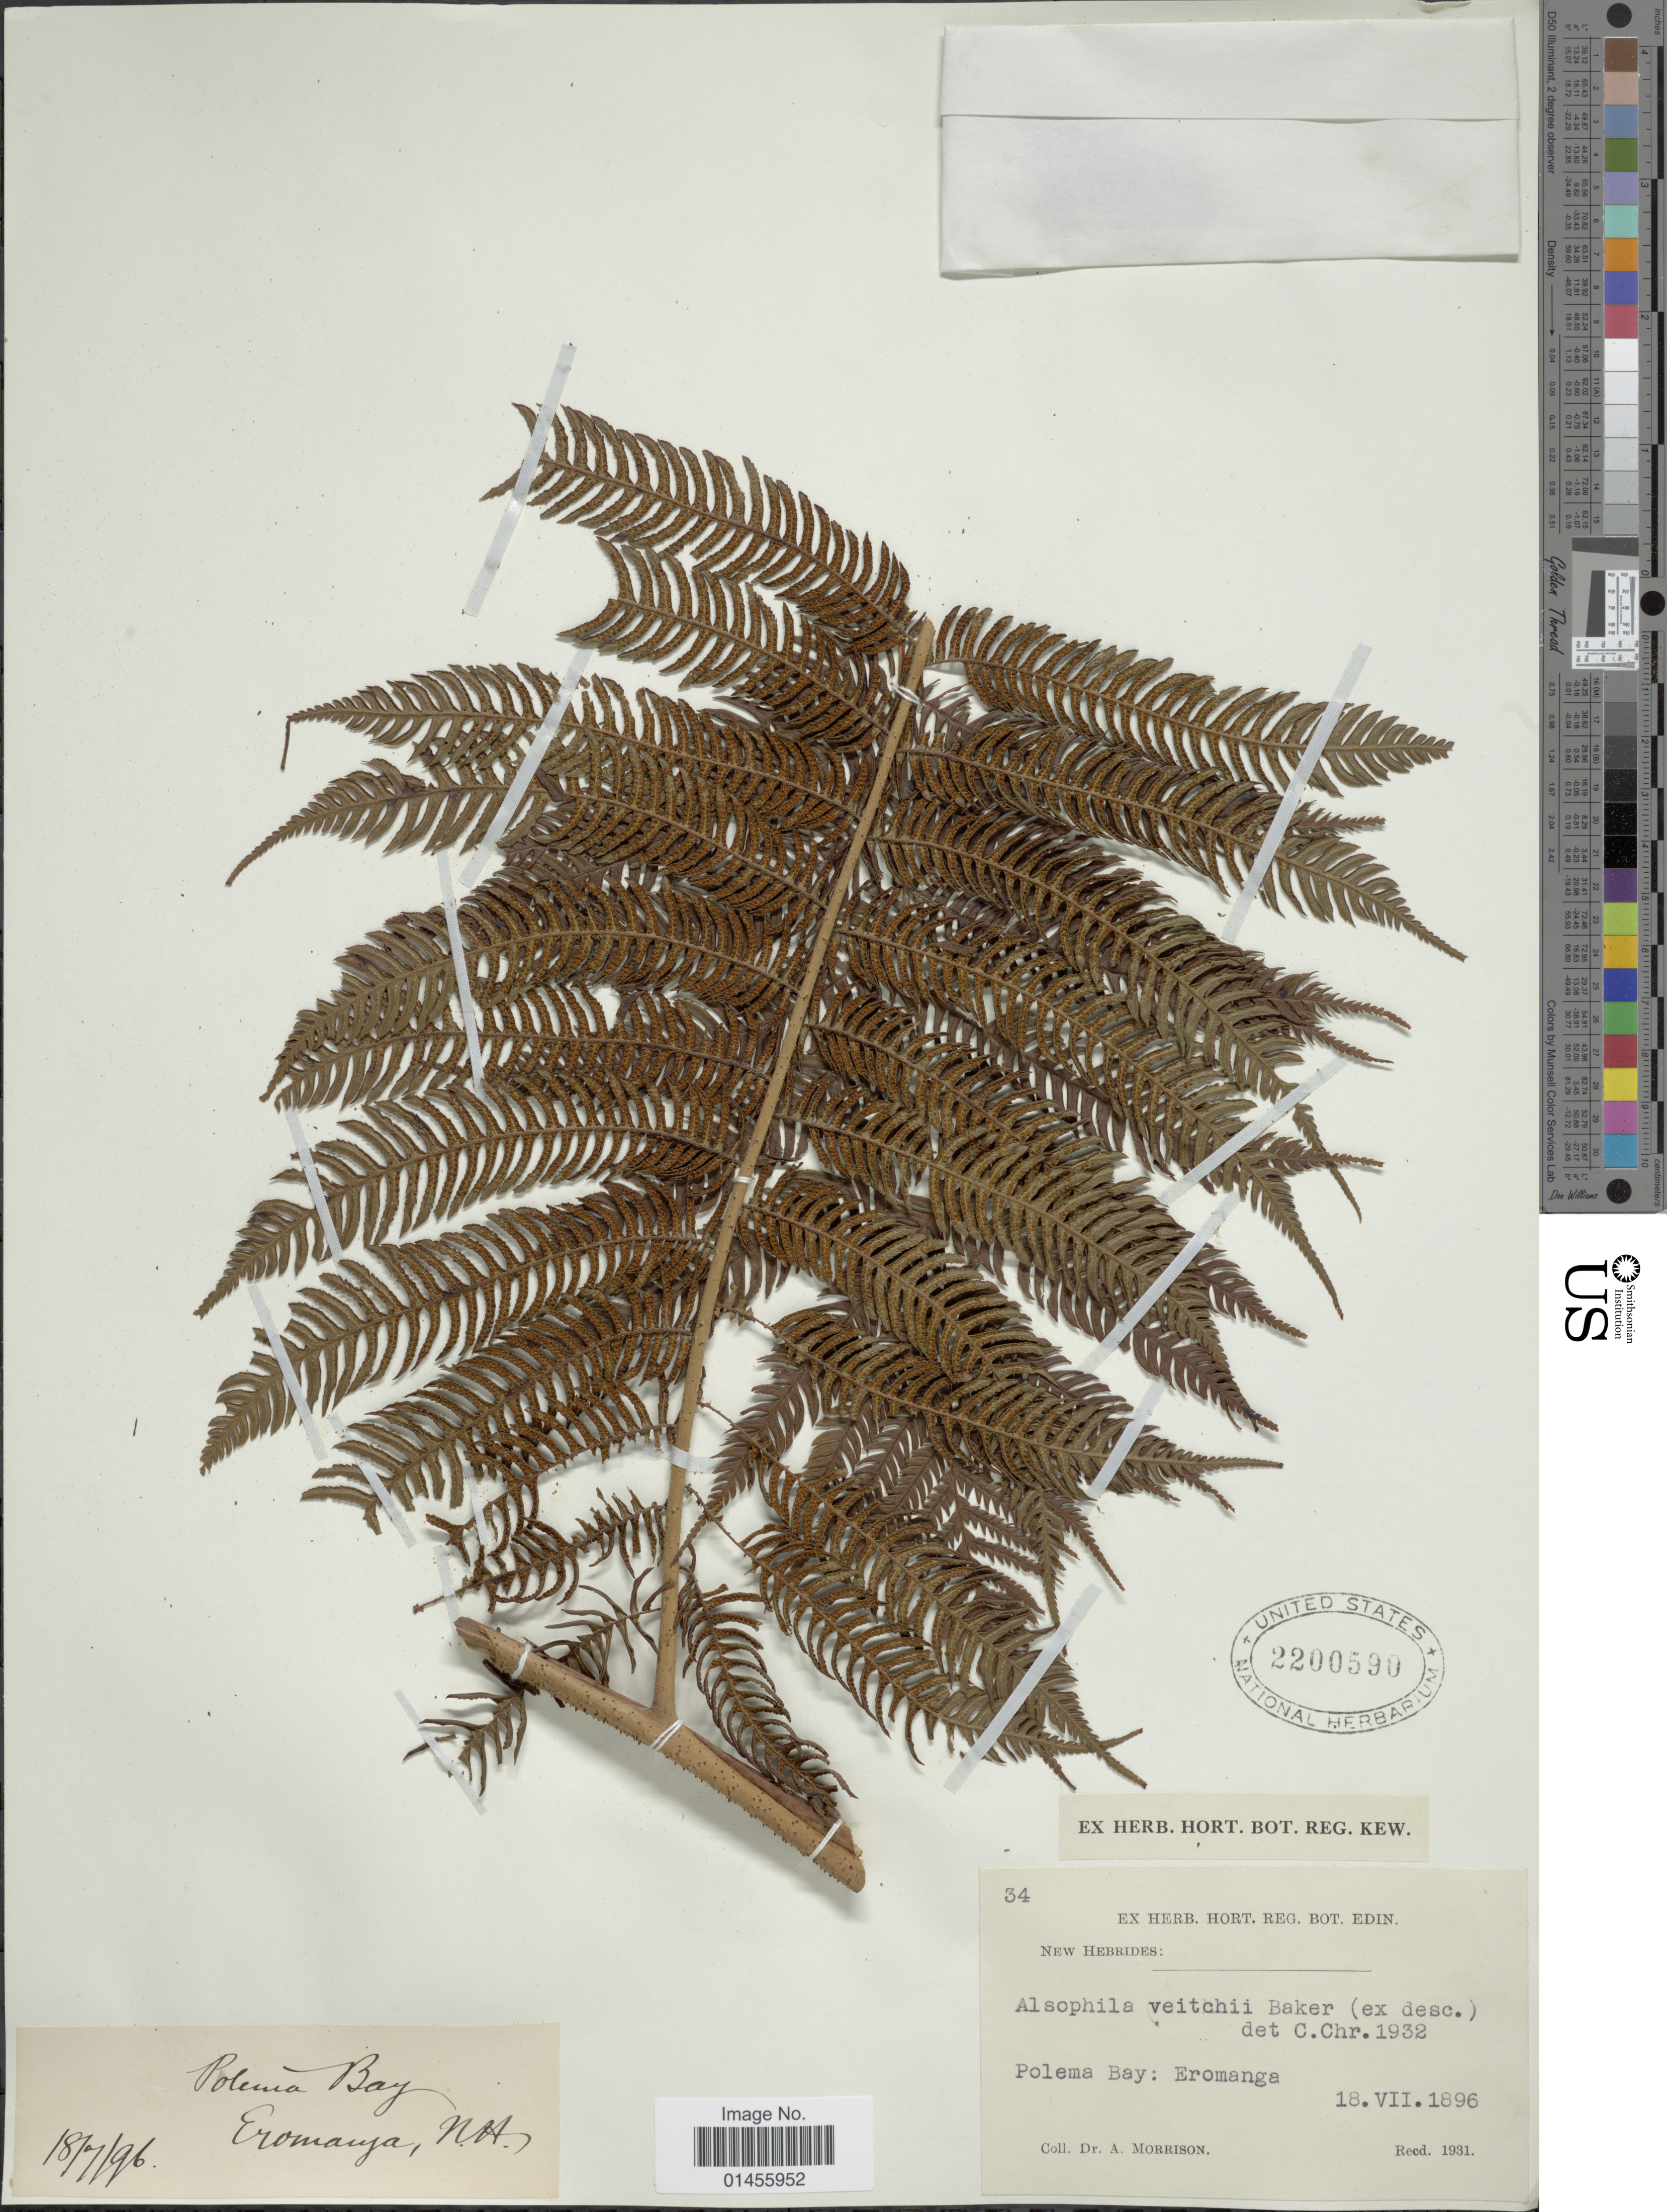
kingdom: Plantae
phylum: Tracheophyta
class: Polypodiopsida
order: Cyatheales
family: Cyatheaceae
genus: Alsophila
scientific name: Alsophila veitchii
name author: Baker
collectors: A. Morrison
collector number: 34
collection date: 1896-07-18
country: Vanuatu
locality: New Hebrides: Polema Bay: Eromanga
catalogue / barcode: US 220590